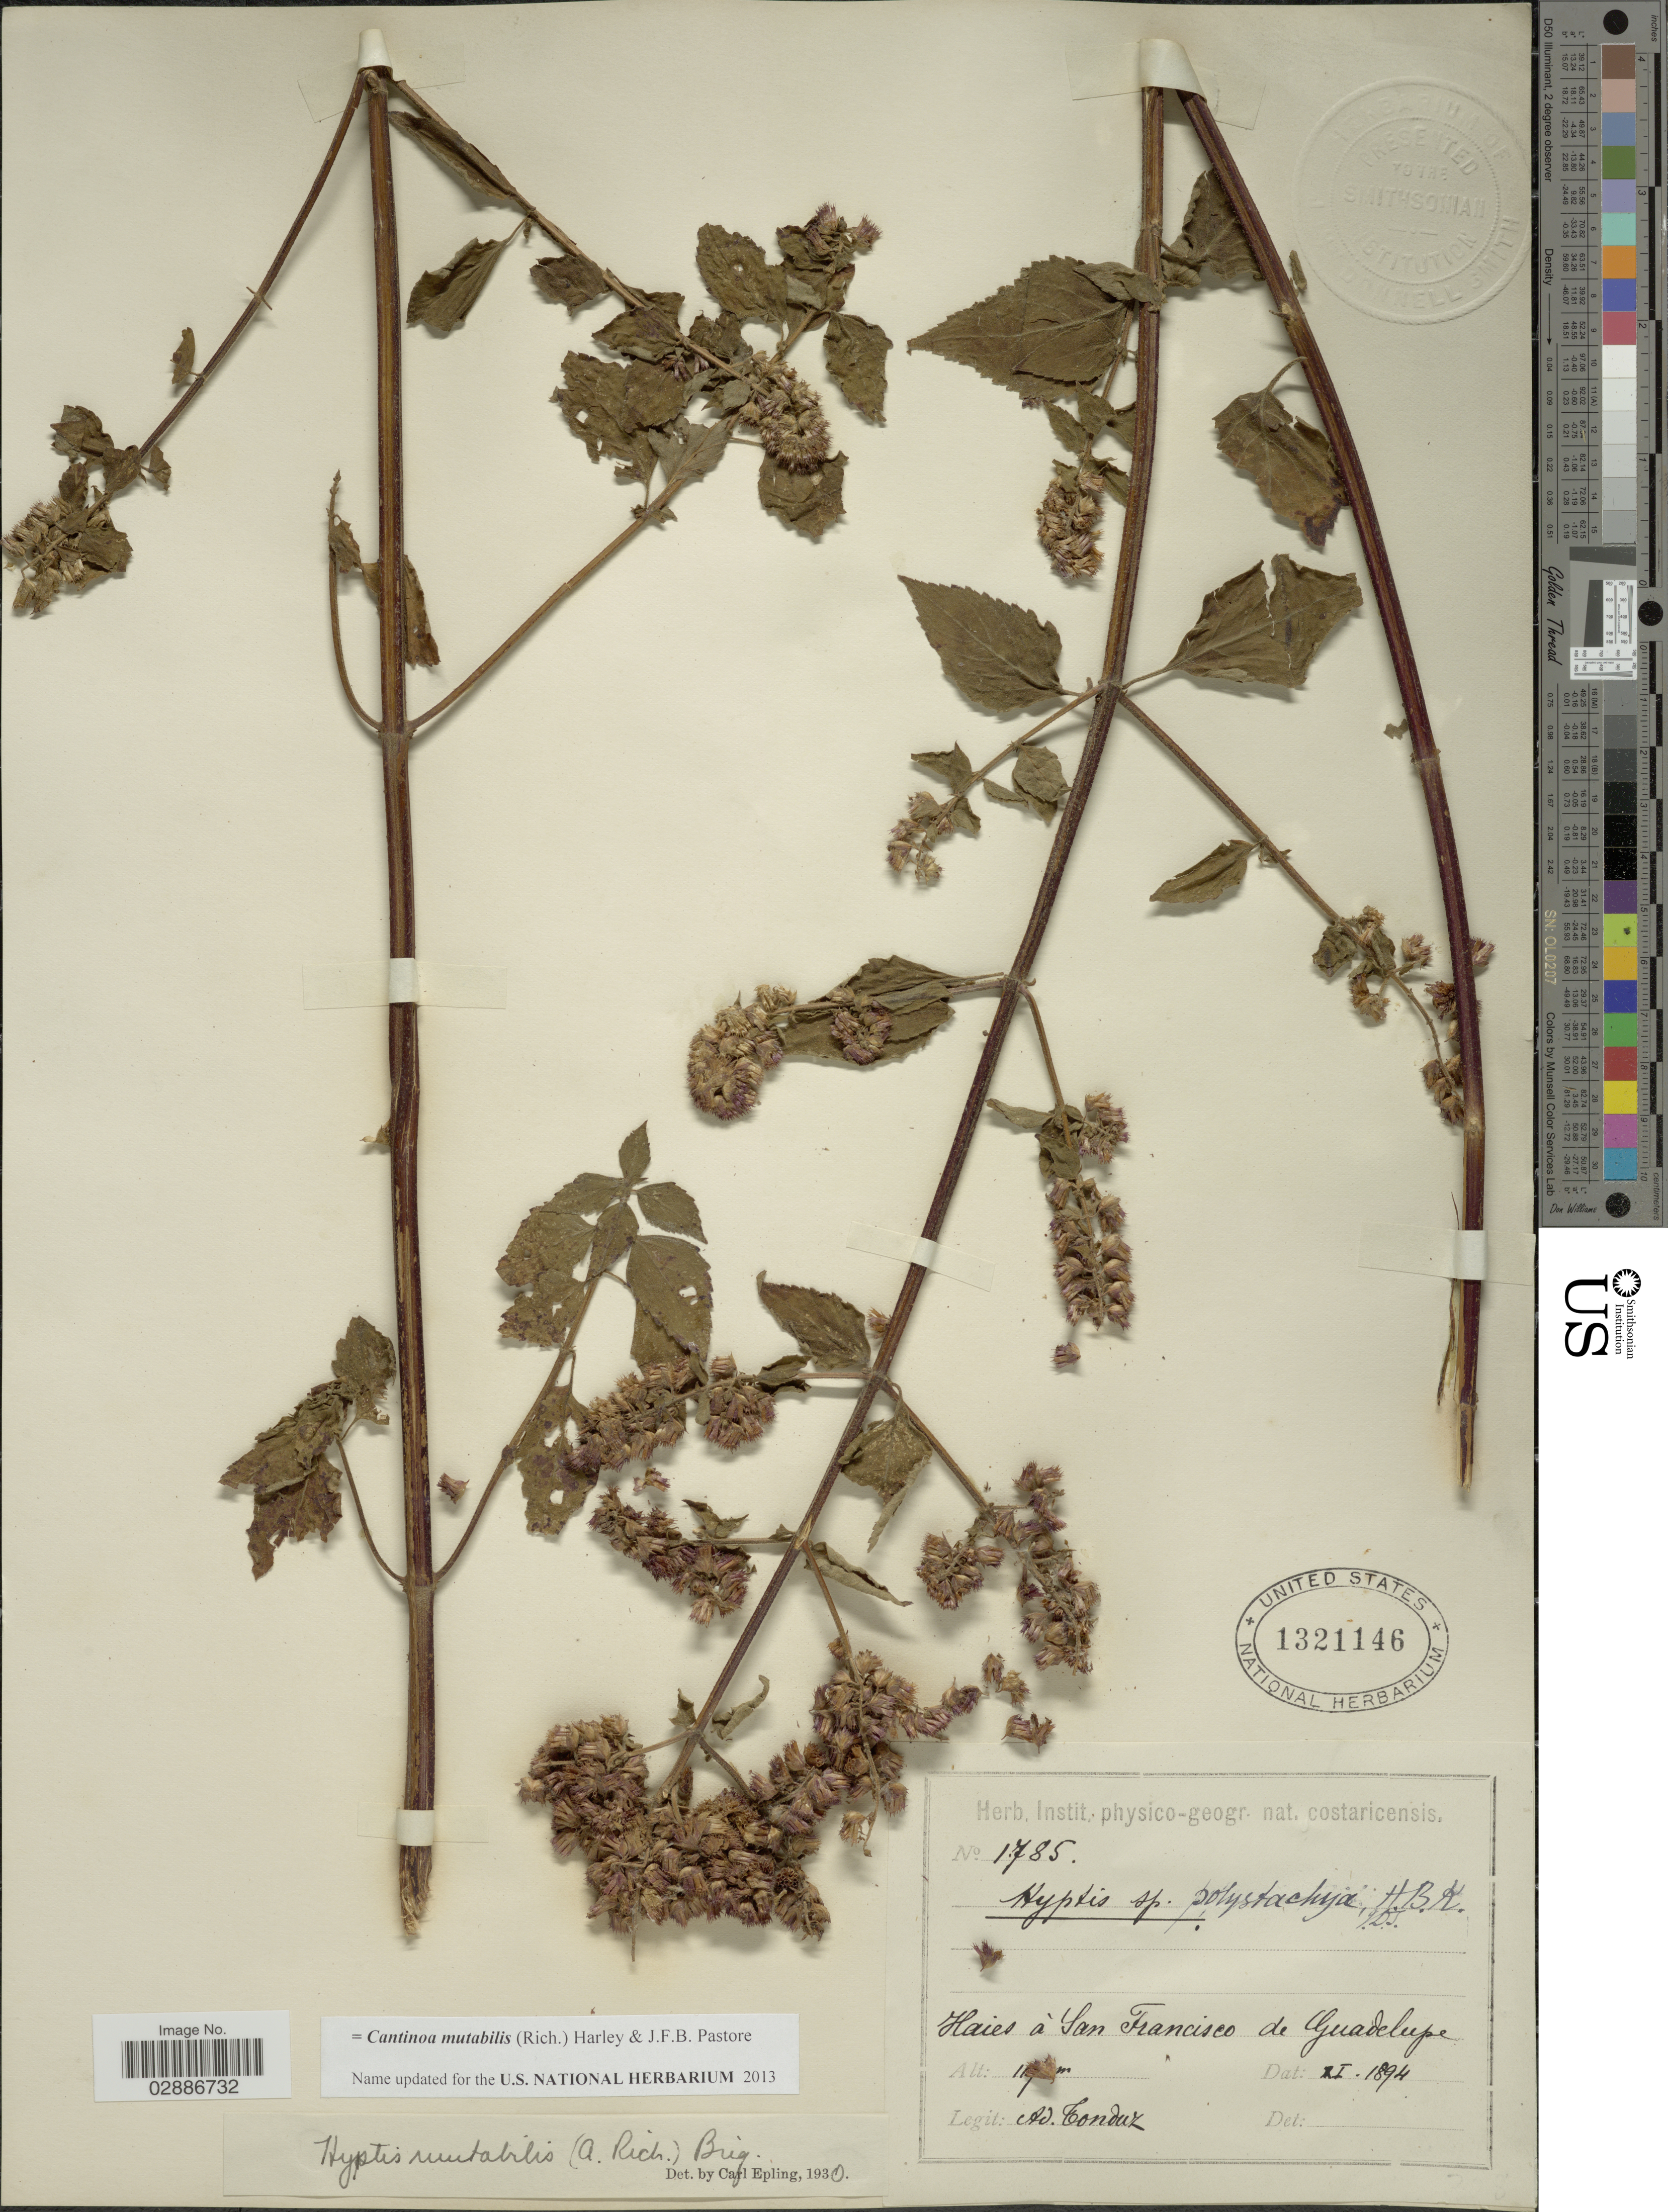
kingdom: Plantae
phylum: Tracheophyta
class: Magnoliopsida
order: Lamiales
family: Lamiaceae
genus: Cantinoa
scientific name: Cantinoa mutabilis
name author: (Rich.) Harley & J.F.B. Pastore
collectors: A. Tonduz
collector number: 1785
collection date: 1894-01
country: Costa Rica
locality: Haies à San Francisco de Guadalupe.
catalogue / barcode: US 1321146